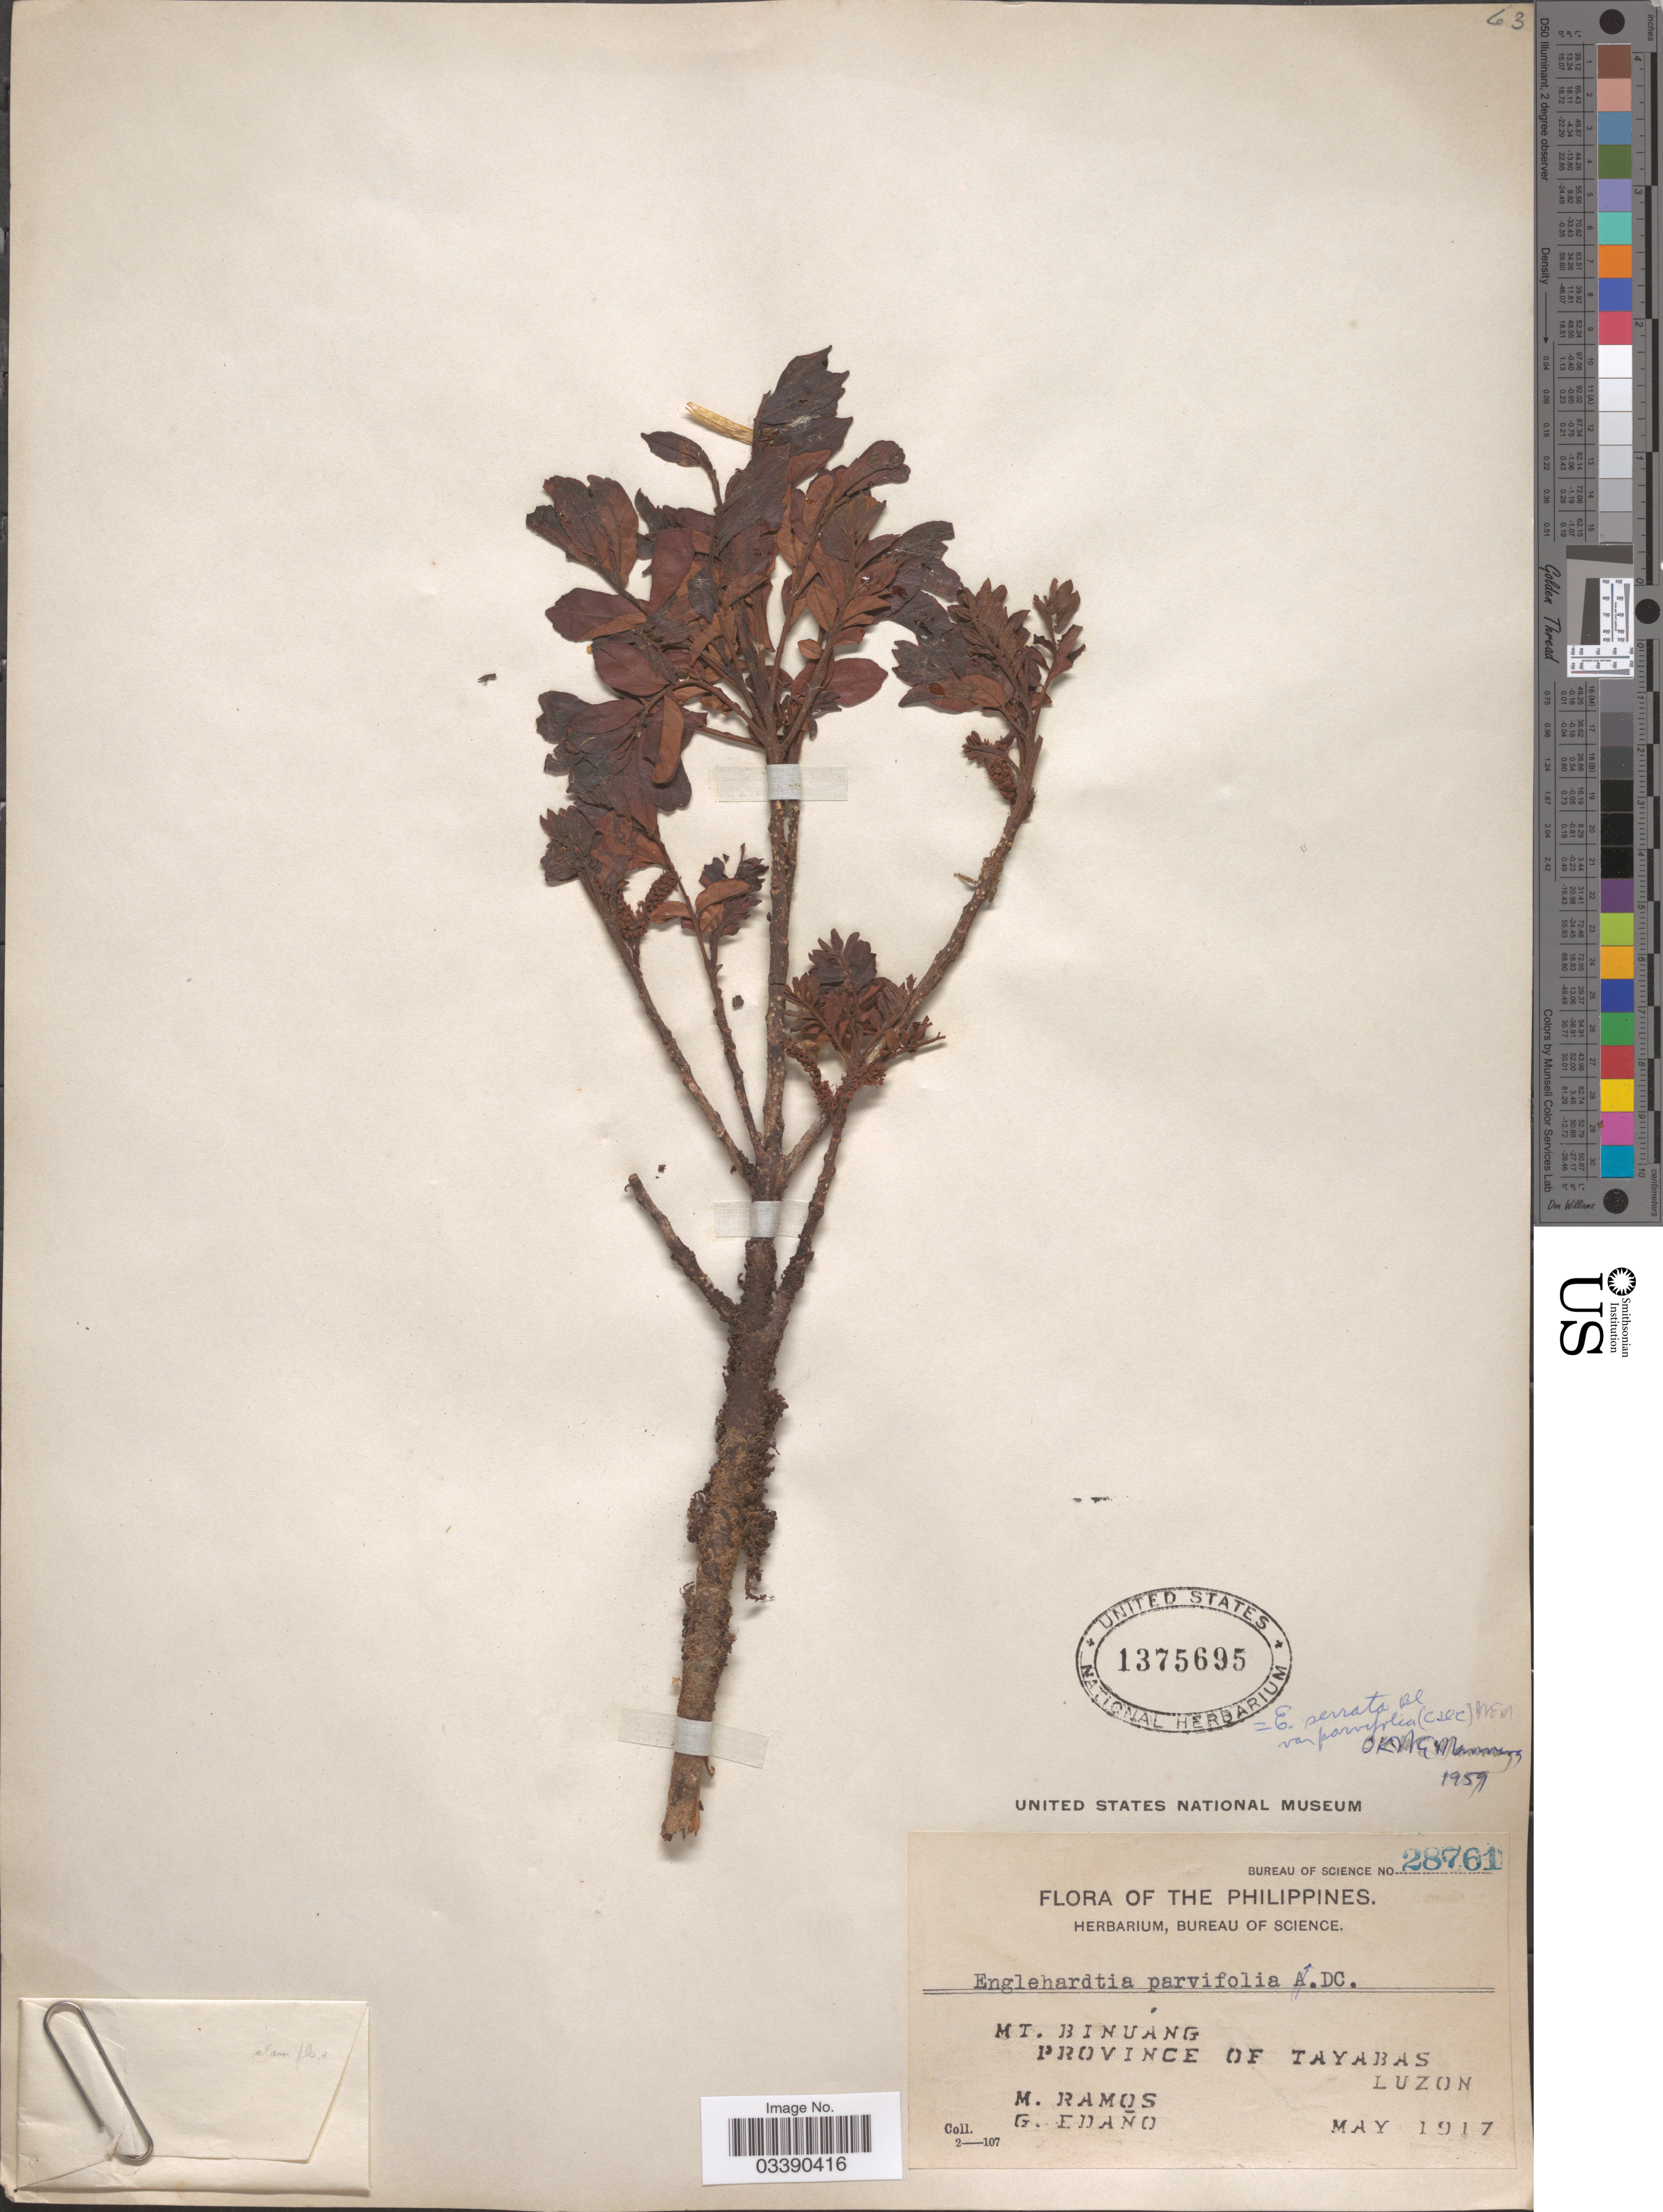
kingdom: Plantae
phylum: Tracheophyta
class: Magnoliopsida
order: Fagales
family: Juglandaceae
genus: Engelhardia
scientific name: Engelhardia serrata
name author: Blume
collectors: M. Ramos & G. Edaño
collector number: Bureau of Science 28761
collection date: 1917-05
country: Philippines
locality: Mt. Binuang. Province of Tayabas. Luzon.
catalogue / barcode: US 1375695